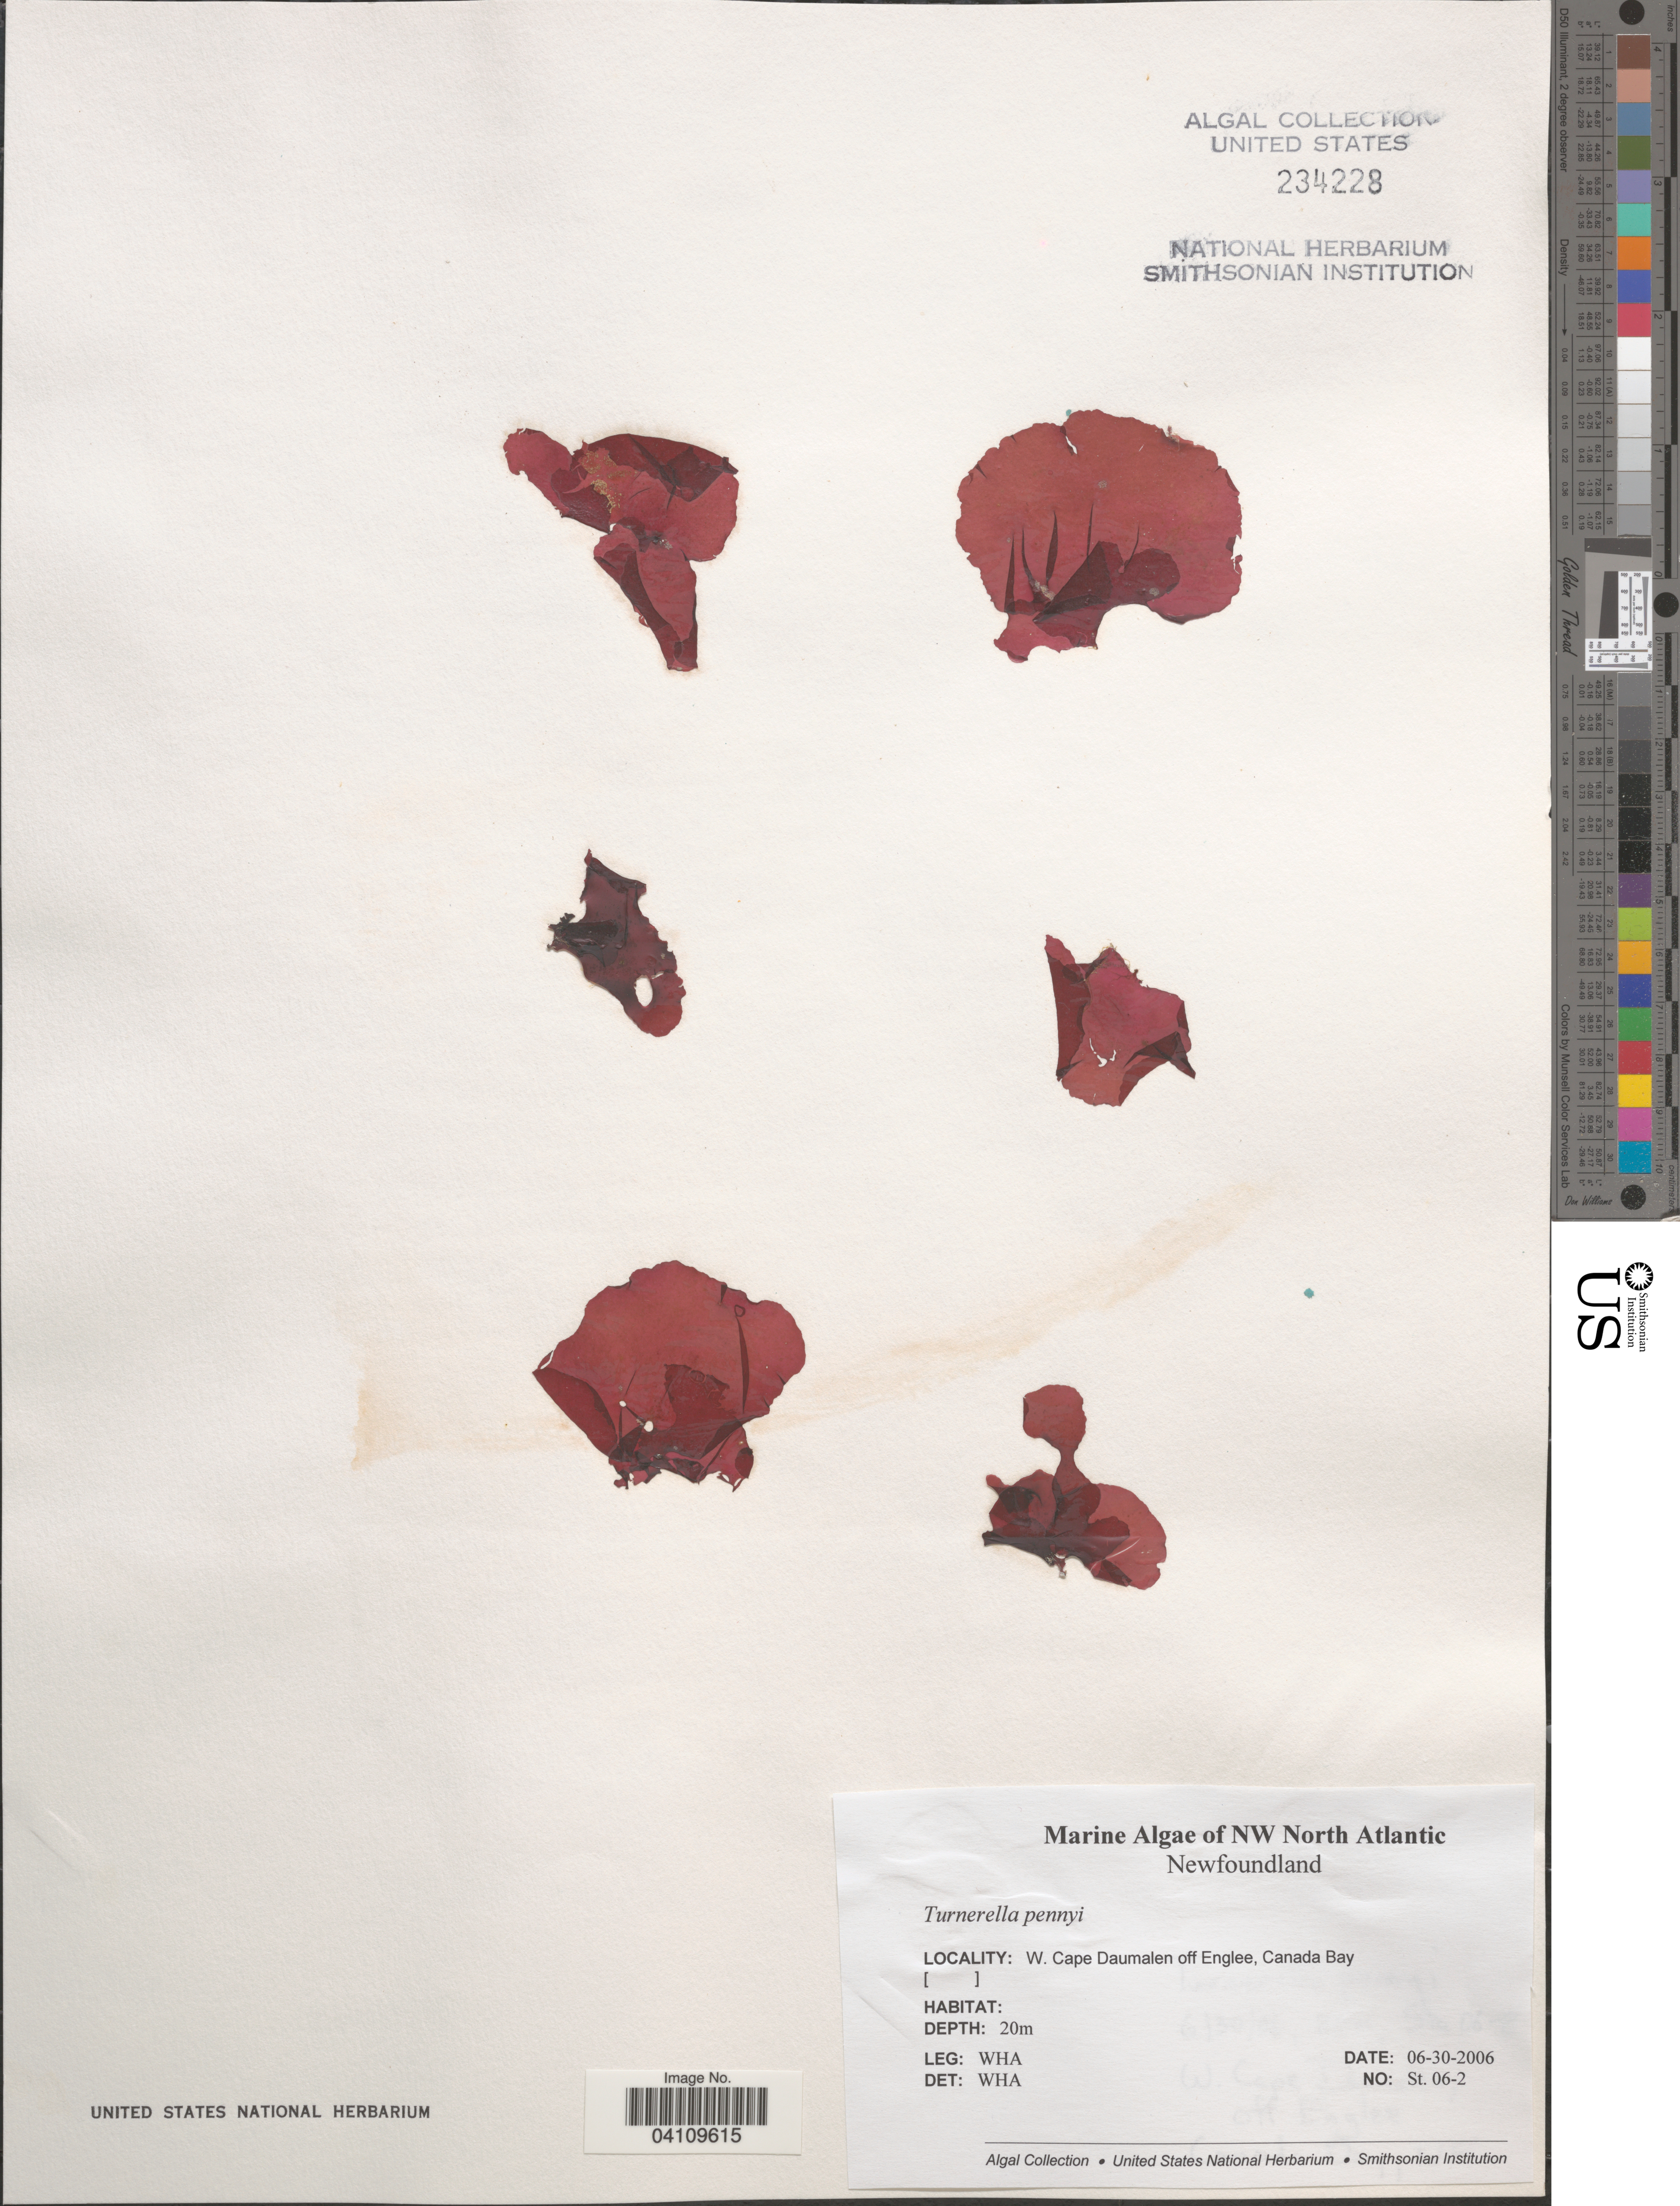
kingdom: Plantae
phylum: Rhodophyta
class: Florideophyceae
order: Gigartinales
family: Furcellariaceae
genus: Turnerella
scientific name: Turnerella pennyi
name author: (Harv.) F. Schmitz in Rosenv.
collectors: W. H. Adey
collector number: St. 06-2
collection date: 2006-06-30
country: Canada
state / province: Newfoundland and Labrador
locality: NW North Atlantic. W. Cape Daumalen off Englee, Canada Bay.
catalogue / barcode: US 234228